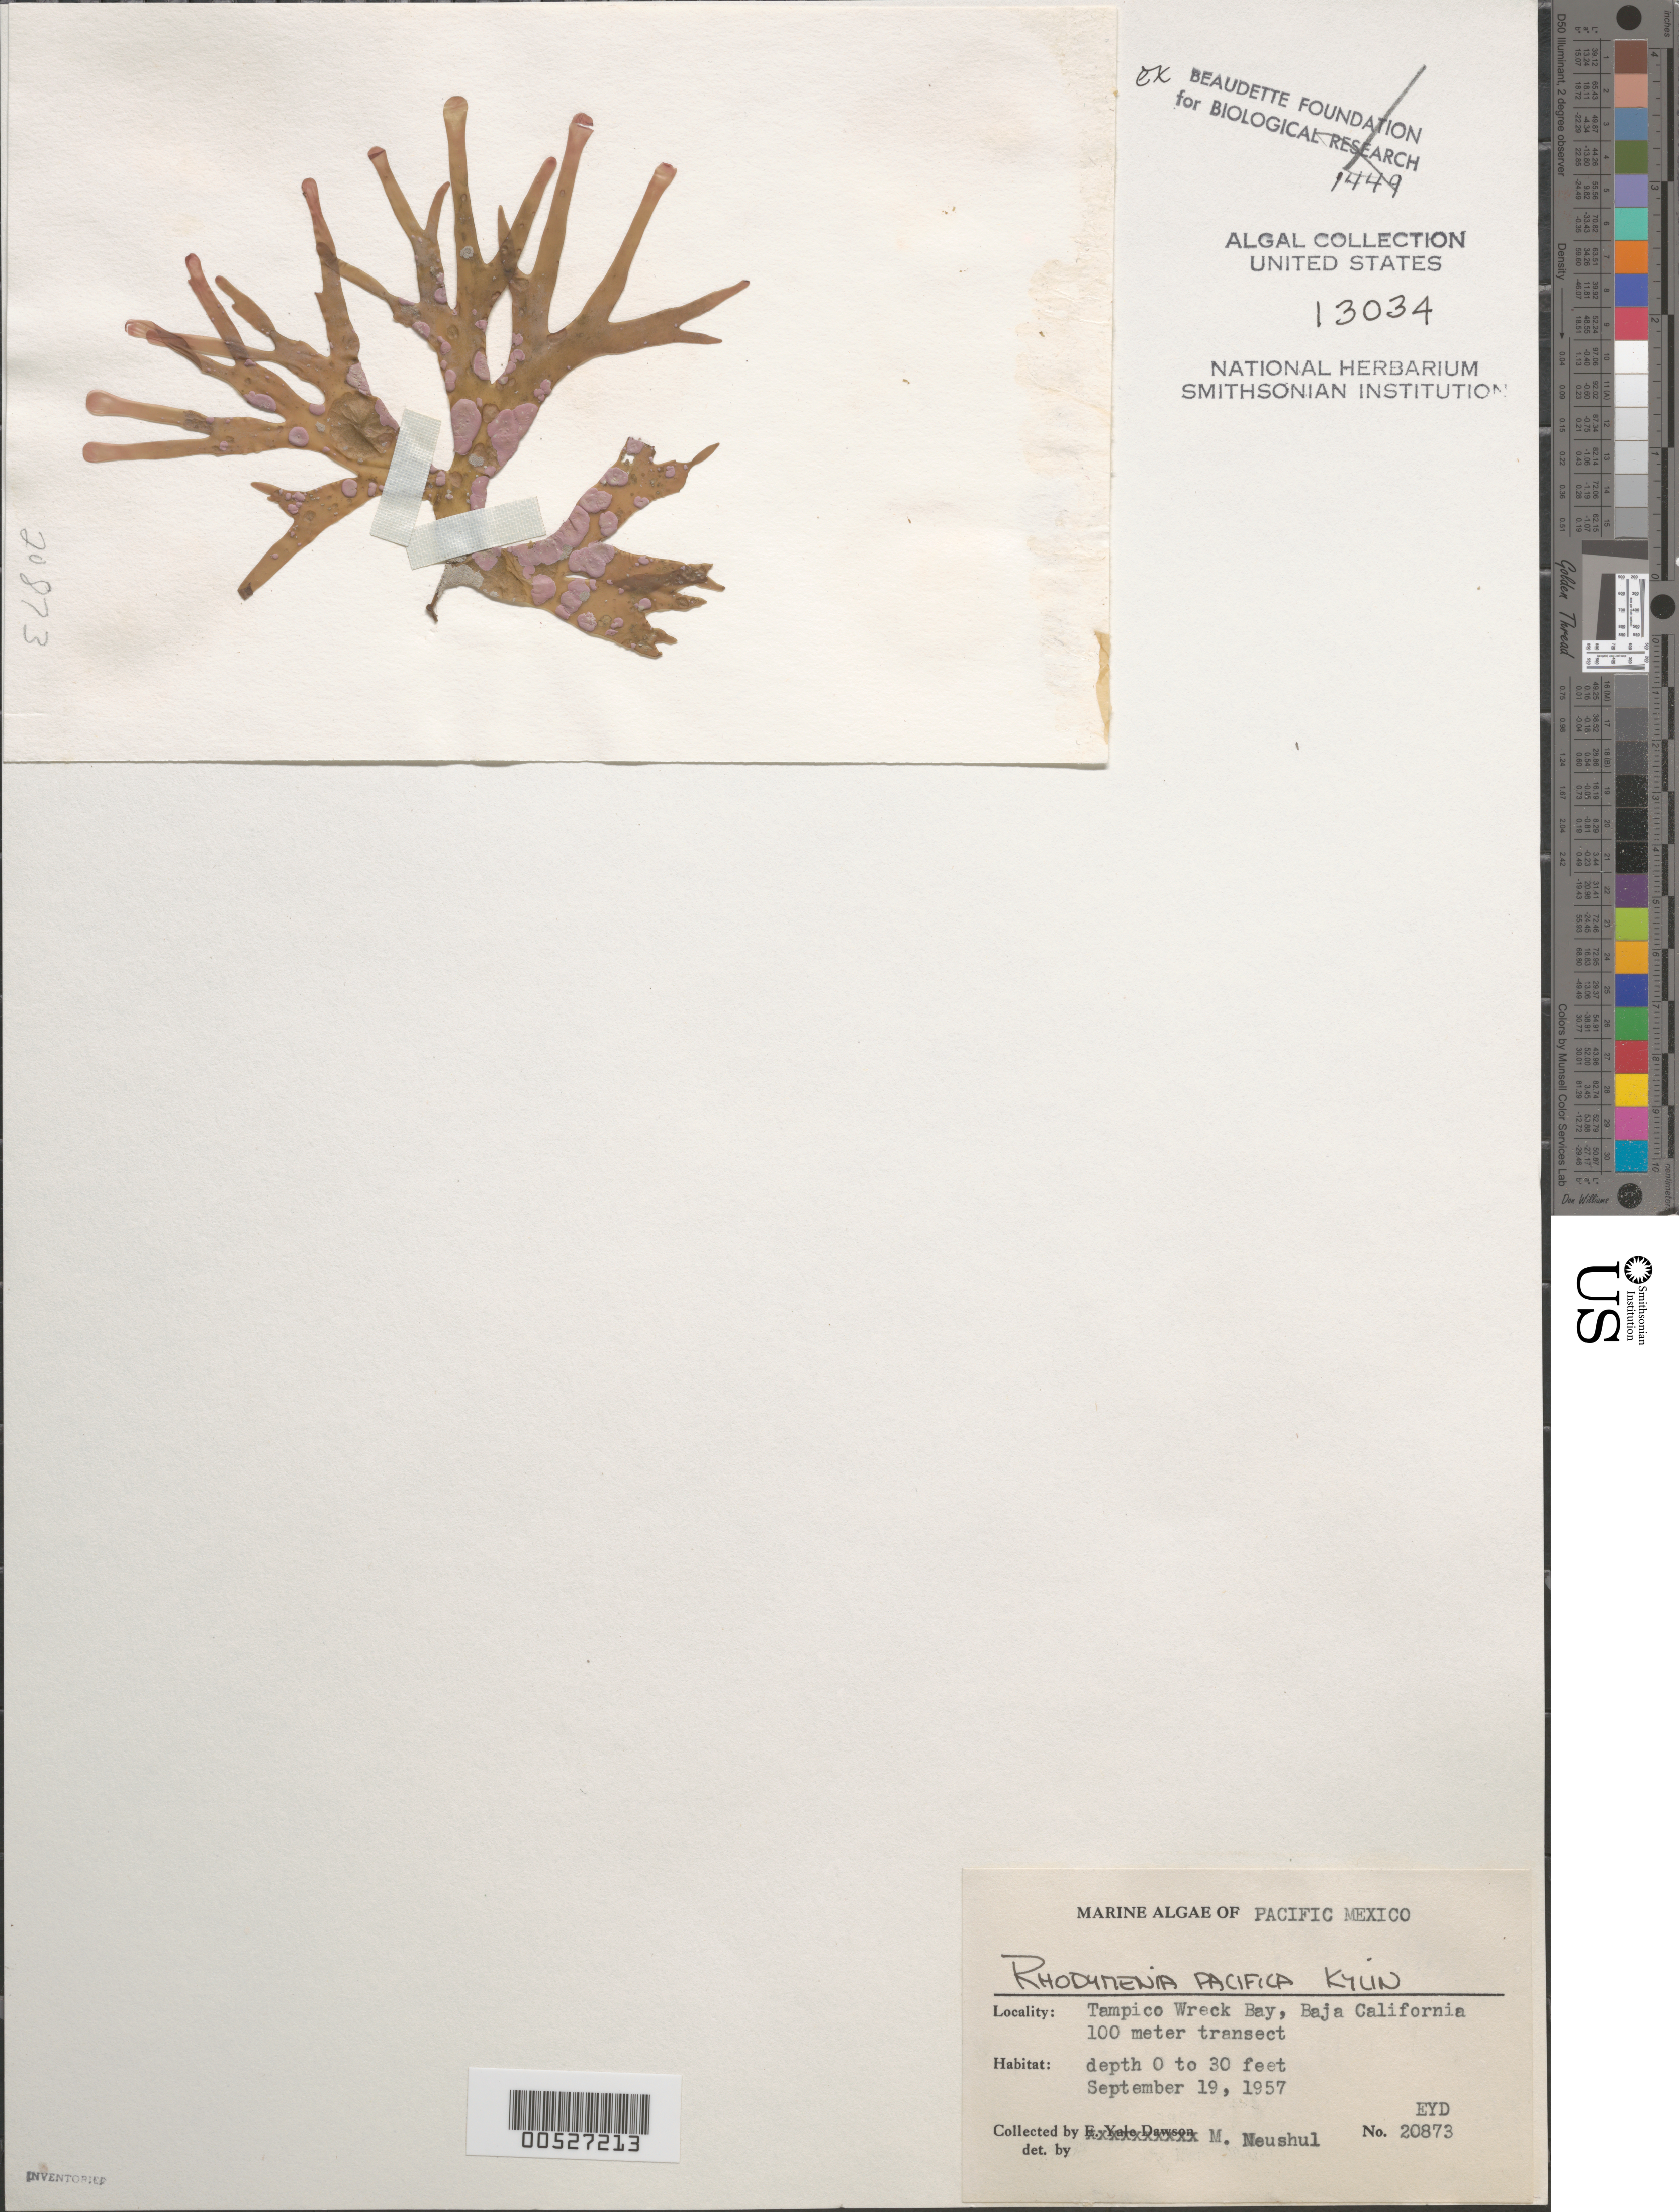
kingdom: Plantae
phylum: Rhodophyta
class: Florideophyceae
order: Rhodymeniales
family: Rhodymeniaceae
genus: Rhodymenia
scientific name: Rhodymenia pacifica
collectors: M. Neushul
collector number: EYD 20873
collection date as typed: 19 Sep 1957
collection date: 1957-09-19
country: Mexico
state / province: Baja California Norte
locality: Tampico Wreck Bay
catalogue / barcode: US 13034